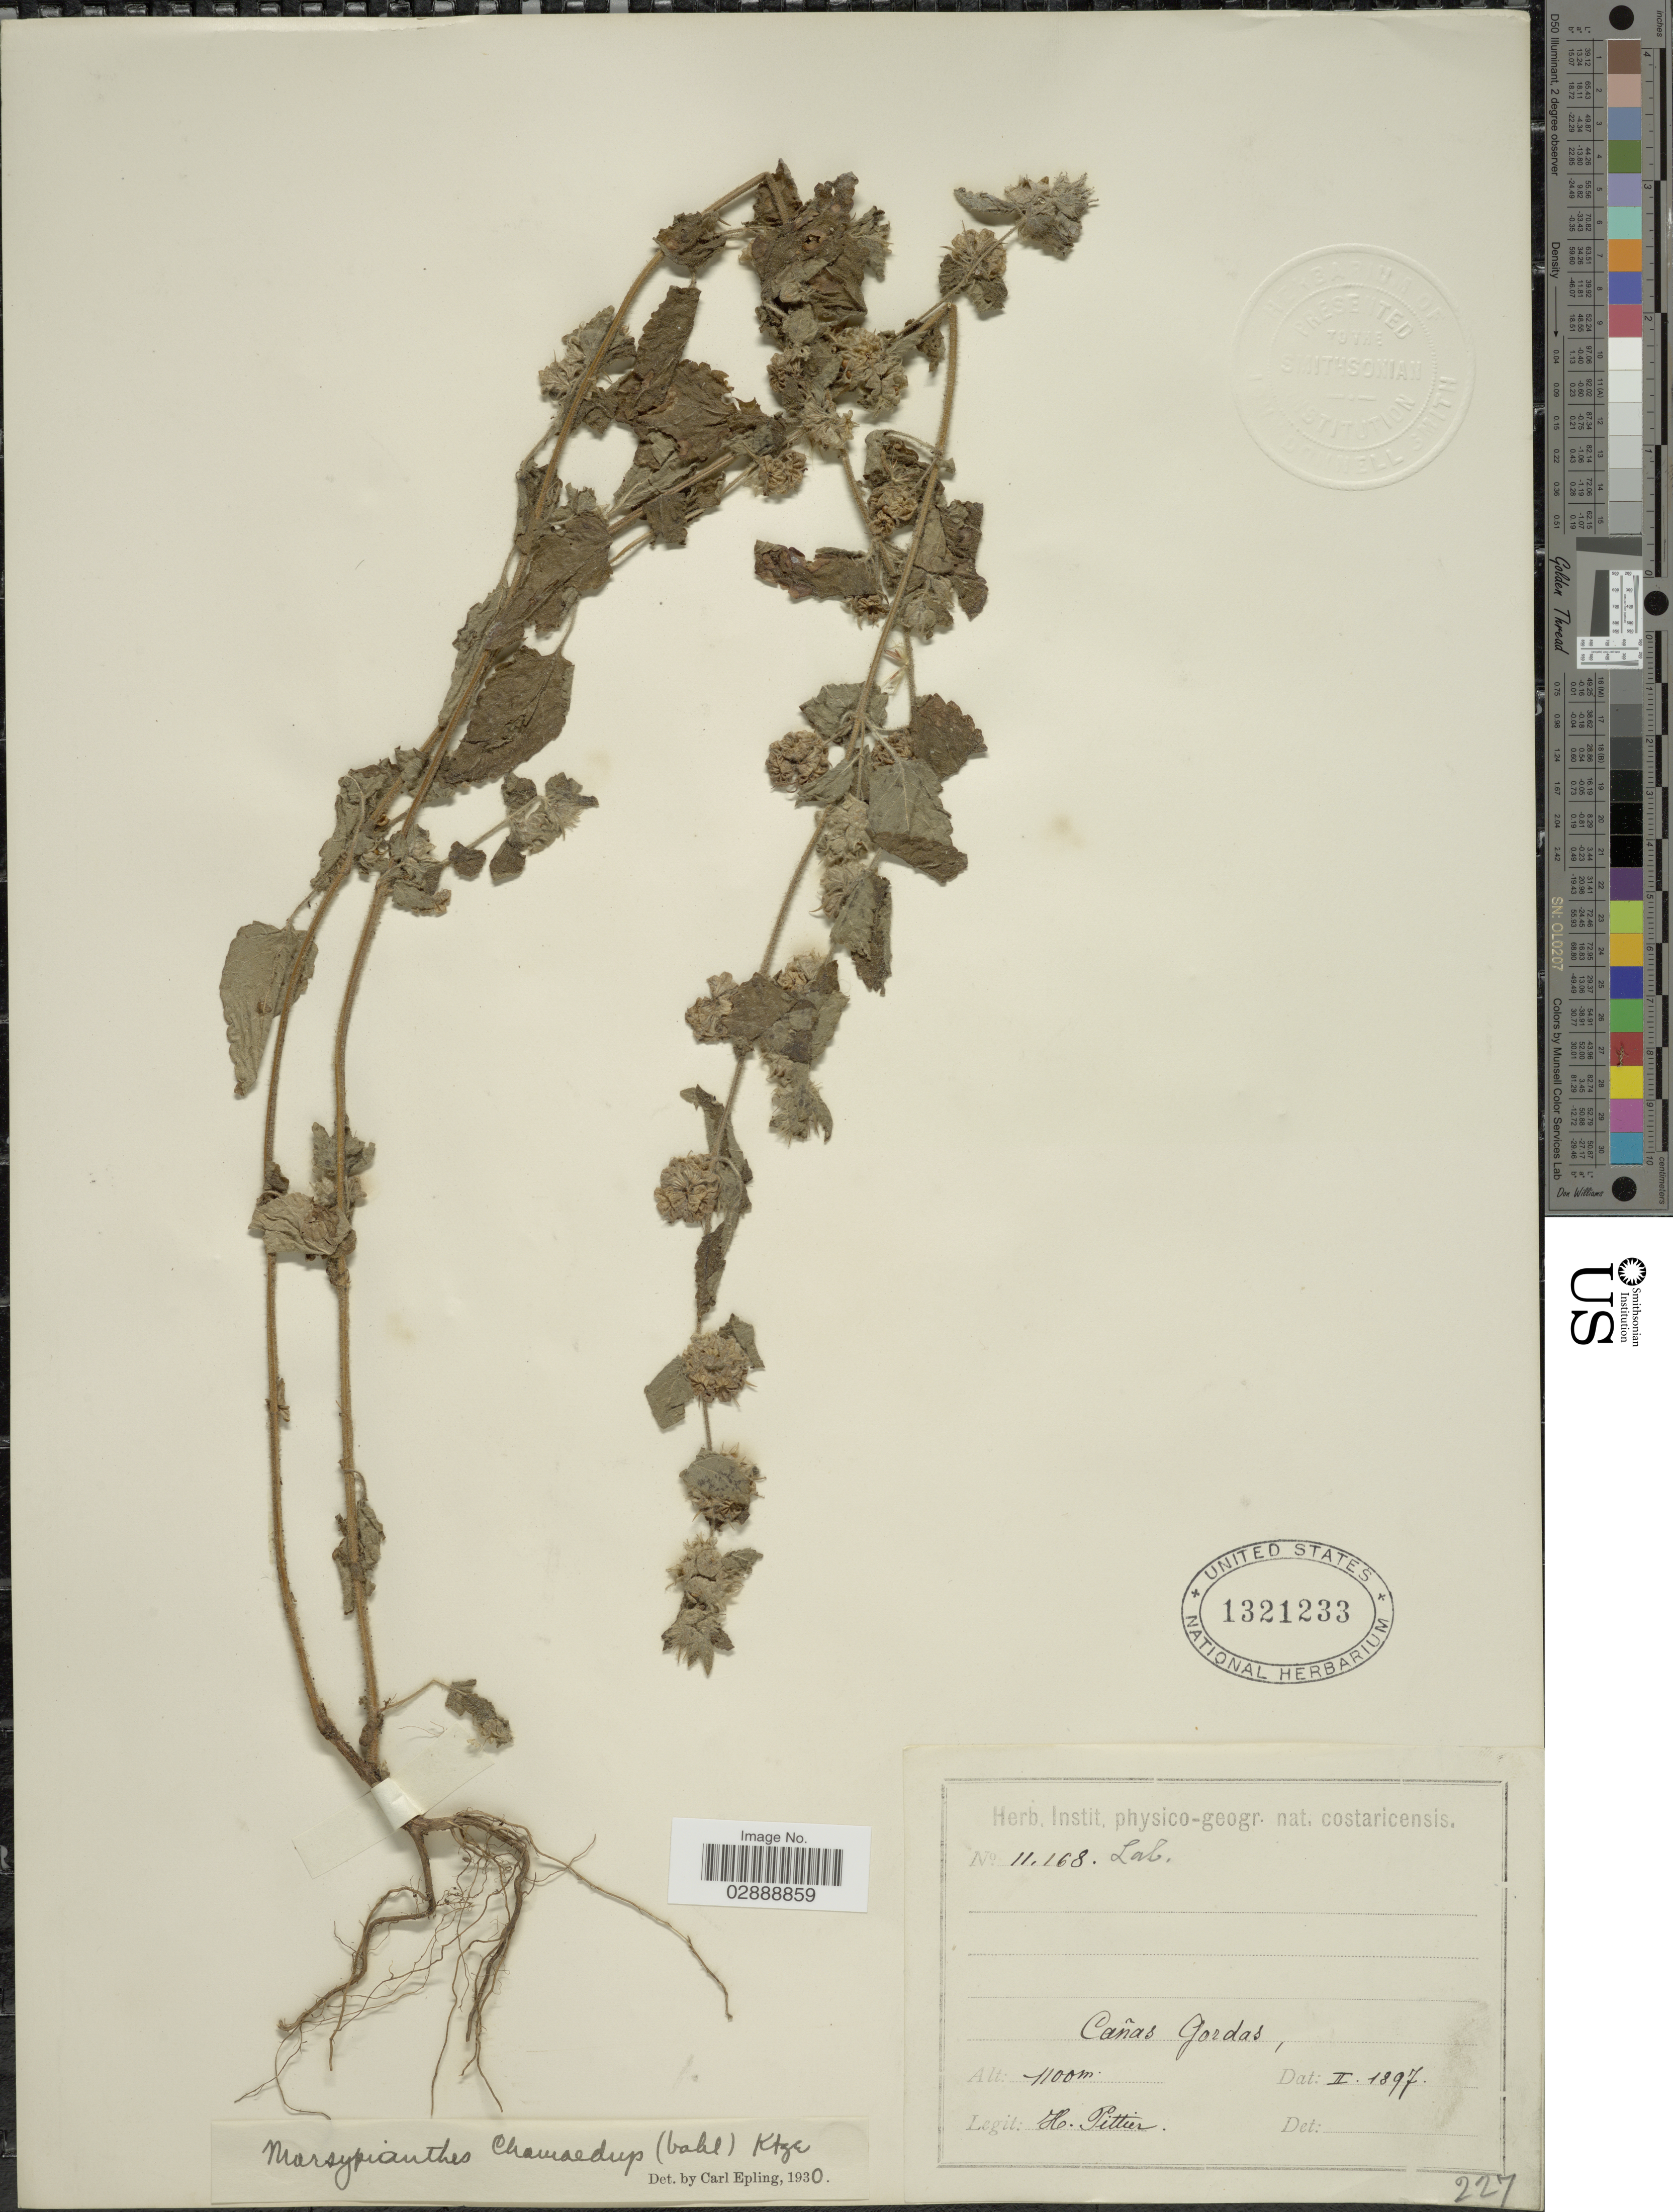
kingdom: Plantae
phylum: Tracheophyta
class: Magnoliopsida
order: Lamiales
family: Lamiaceae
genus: Marsypianthes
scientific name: Marsypianthes chamaedrys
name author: (Vahl) Kuntze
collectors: H. F. Pittier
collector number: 11168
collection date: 1897-02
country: Costa Rica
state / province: Puntarenas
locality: Cañas Gordas.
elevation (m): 1100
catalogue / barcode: US 1321233